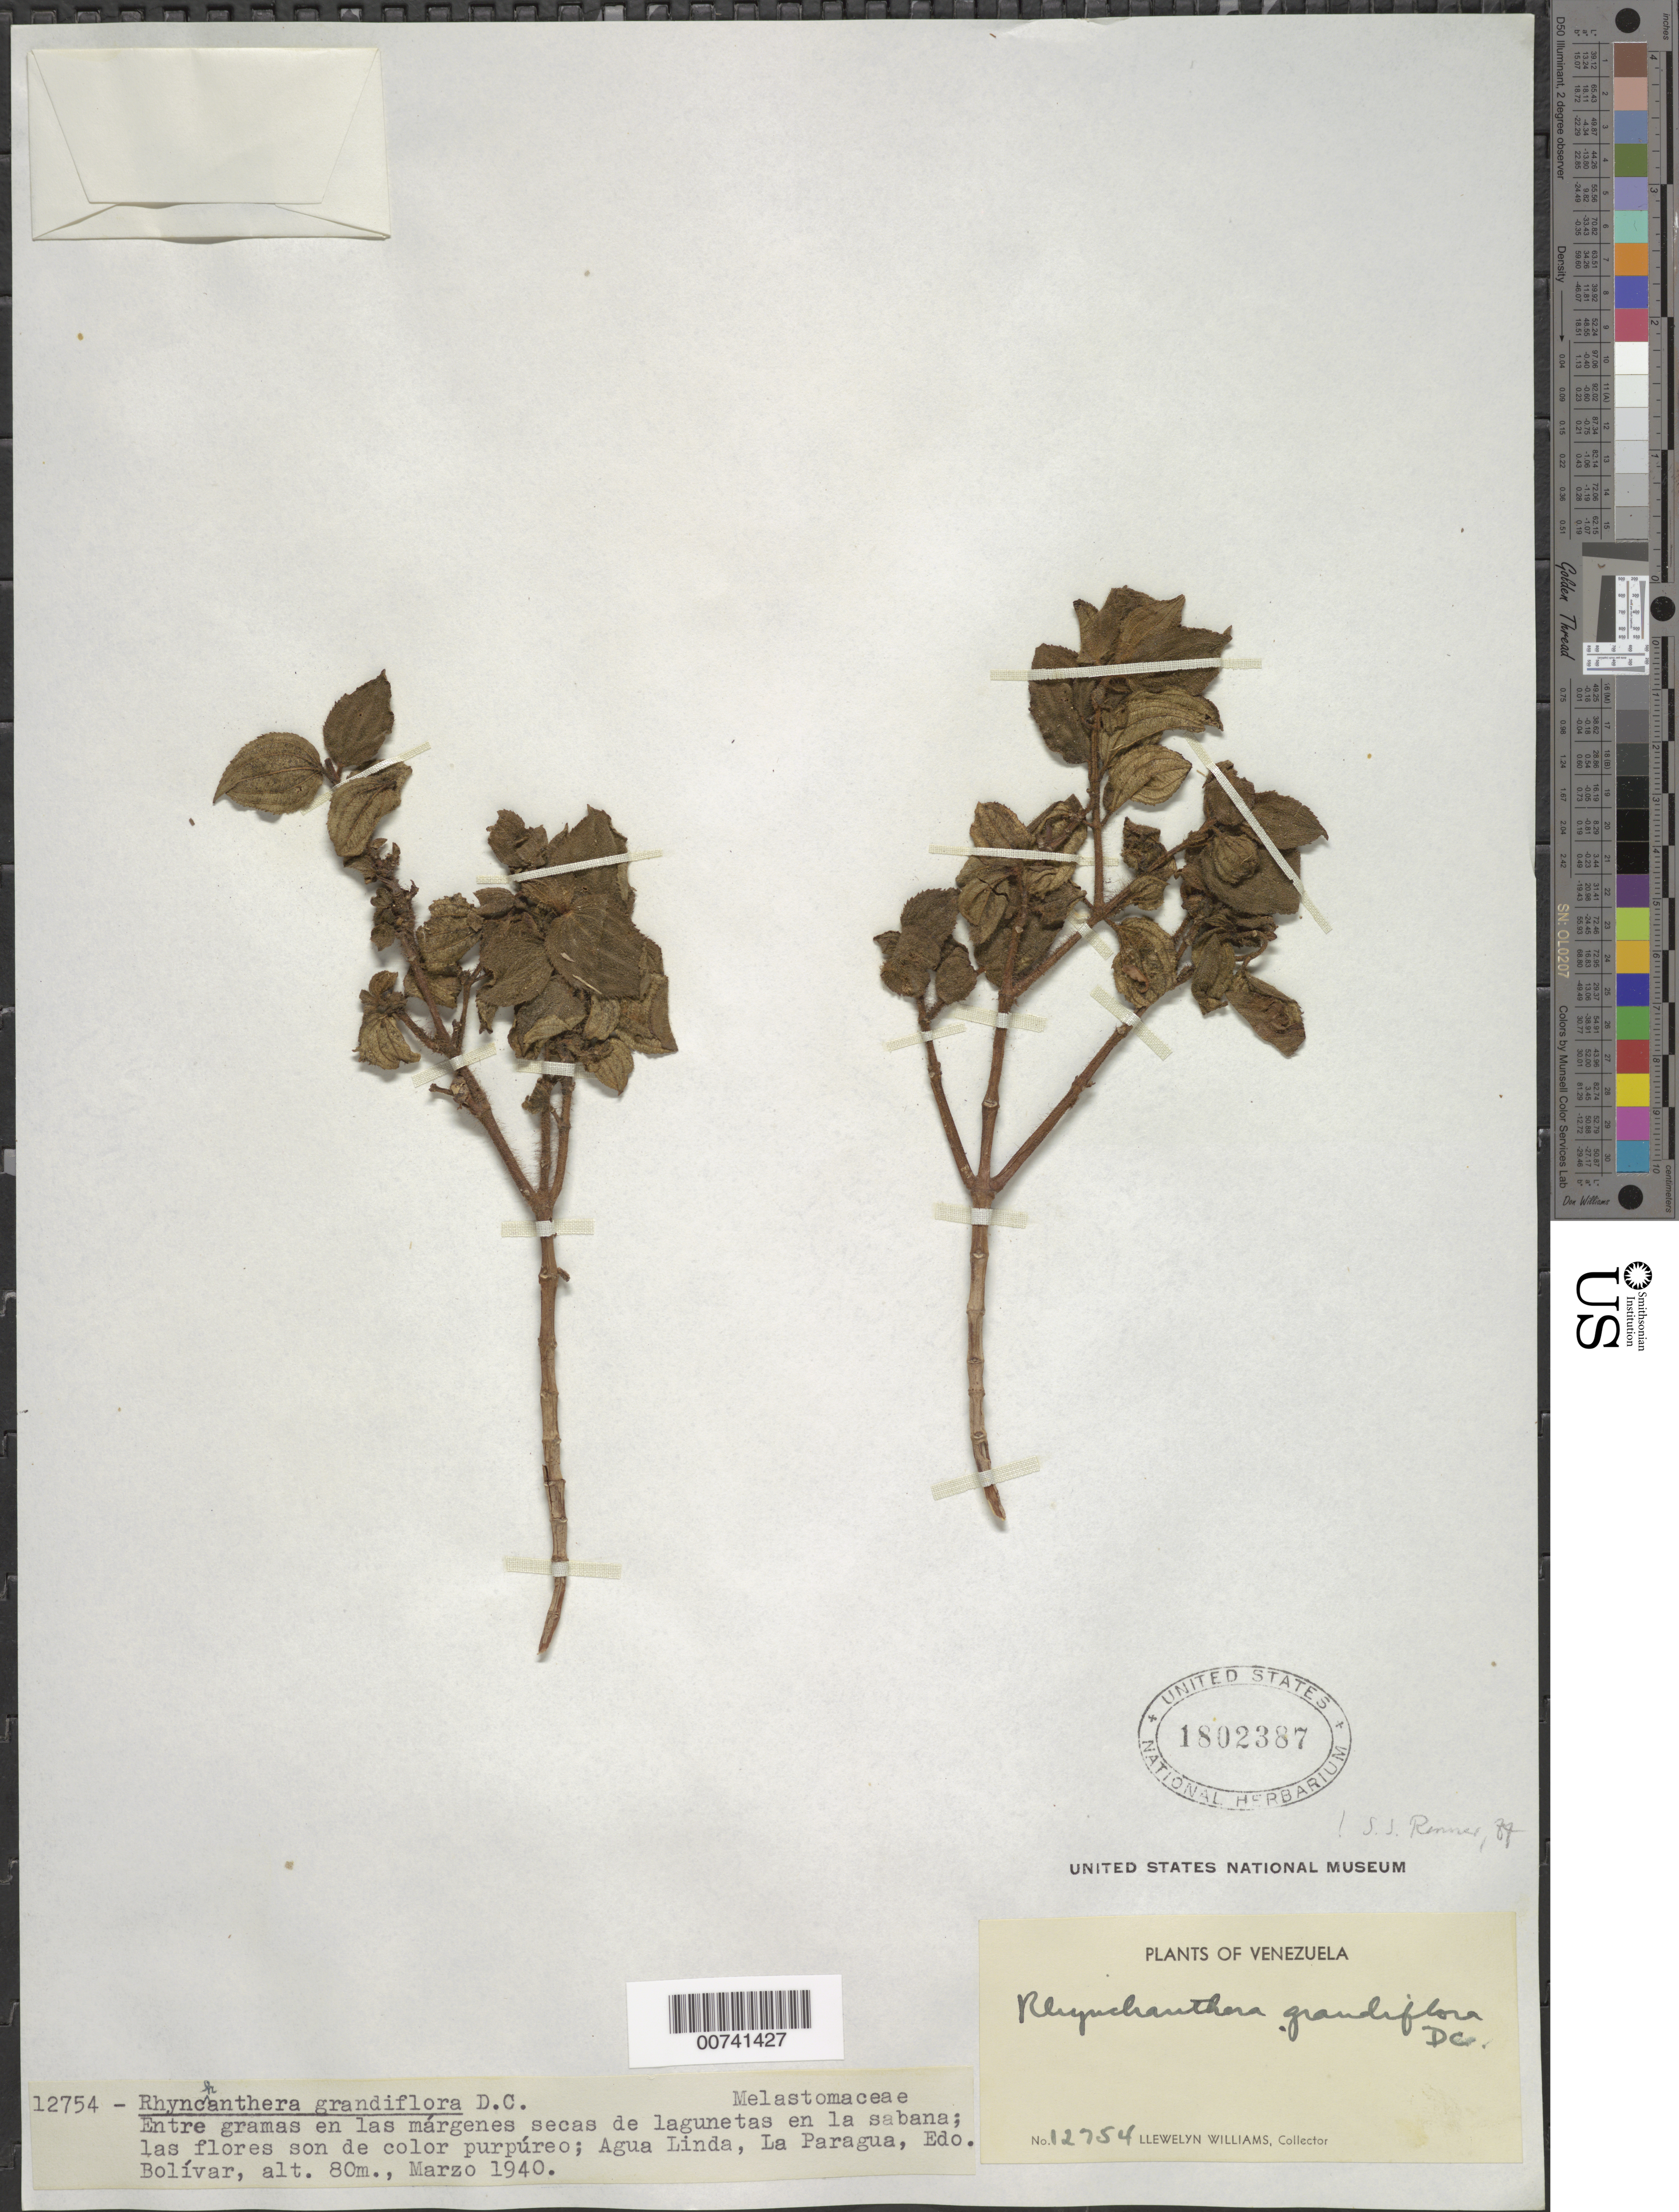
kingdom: Plantae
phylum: Tracheophyta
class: Magnoliopsida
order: Myrtales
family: Melastomataceae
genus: Rhynchanthera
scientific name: Rhynchanthera grandiflora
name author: (Aubl.) DC.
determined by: Renner, S. S.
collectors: Ll. Williams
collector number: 12754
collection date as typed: Mar-40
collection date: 1940-03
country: Venezuela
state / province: Bolívar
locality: Agua Linda, La Paragua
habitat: Entre gramas en las margenes secas de lagunetas en la sabana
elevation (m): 80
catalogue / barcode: US 1802387